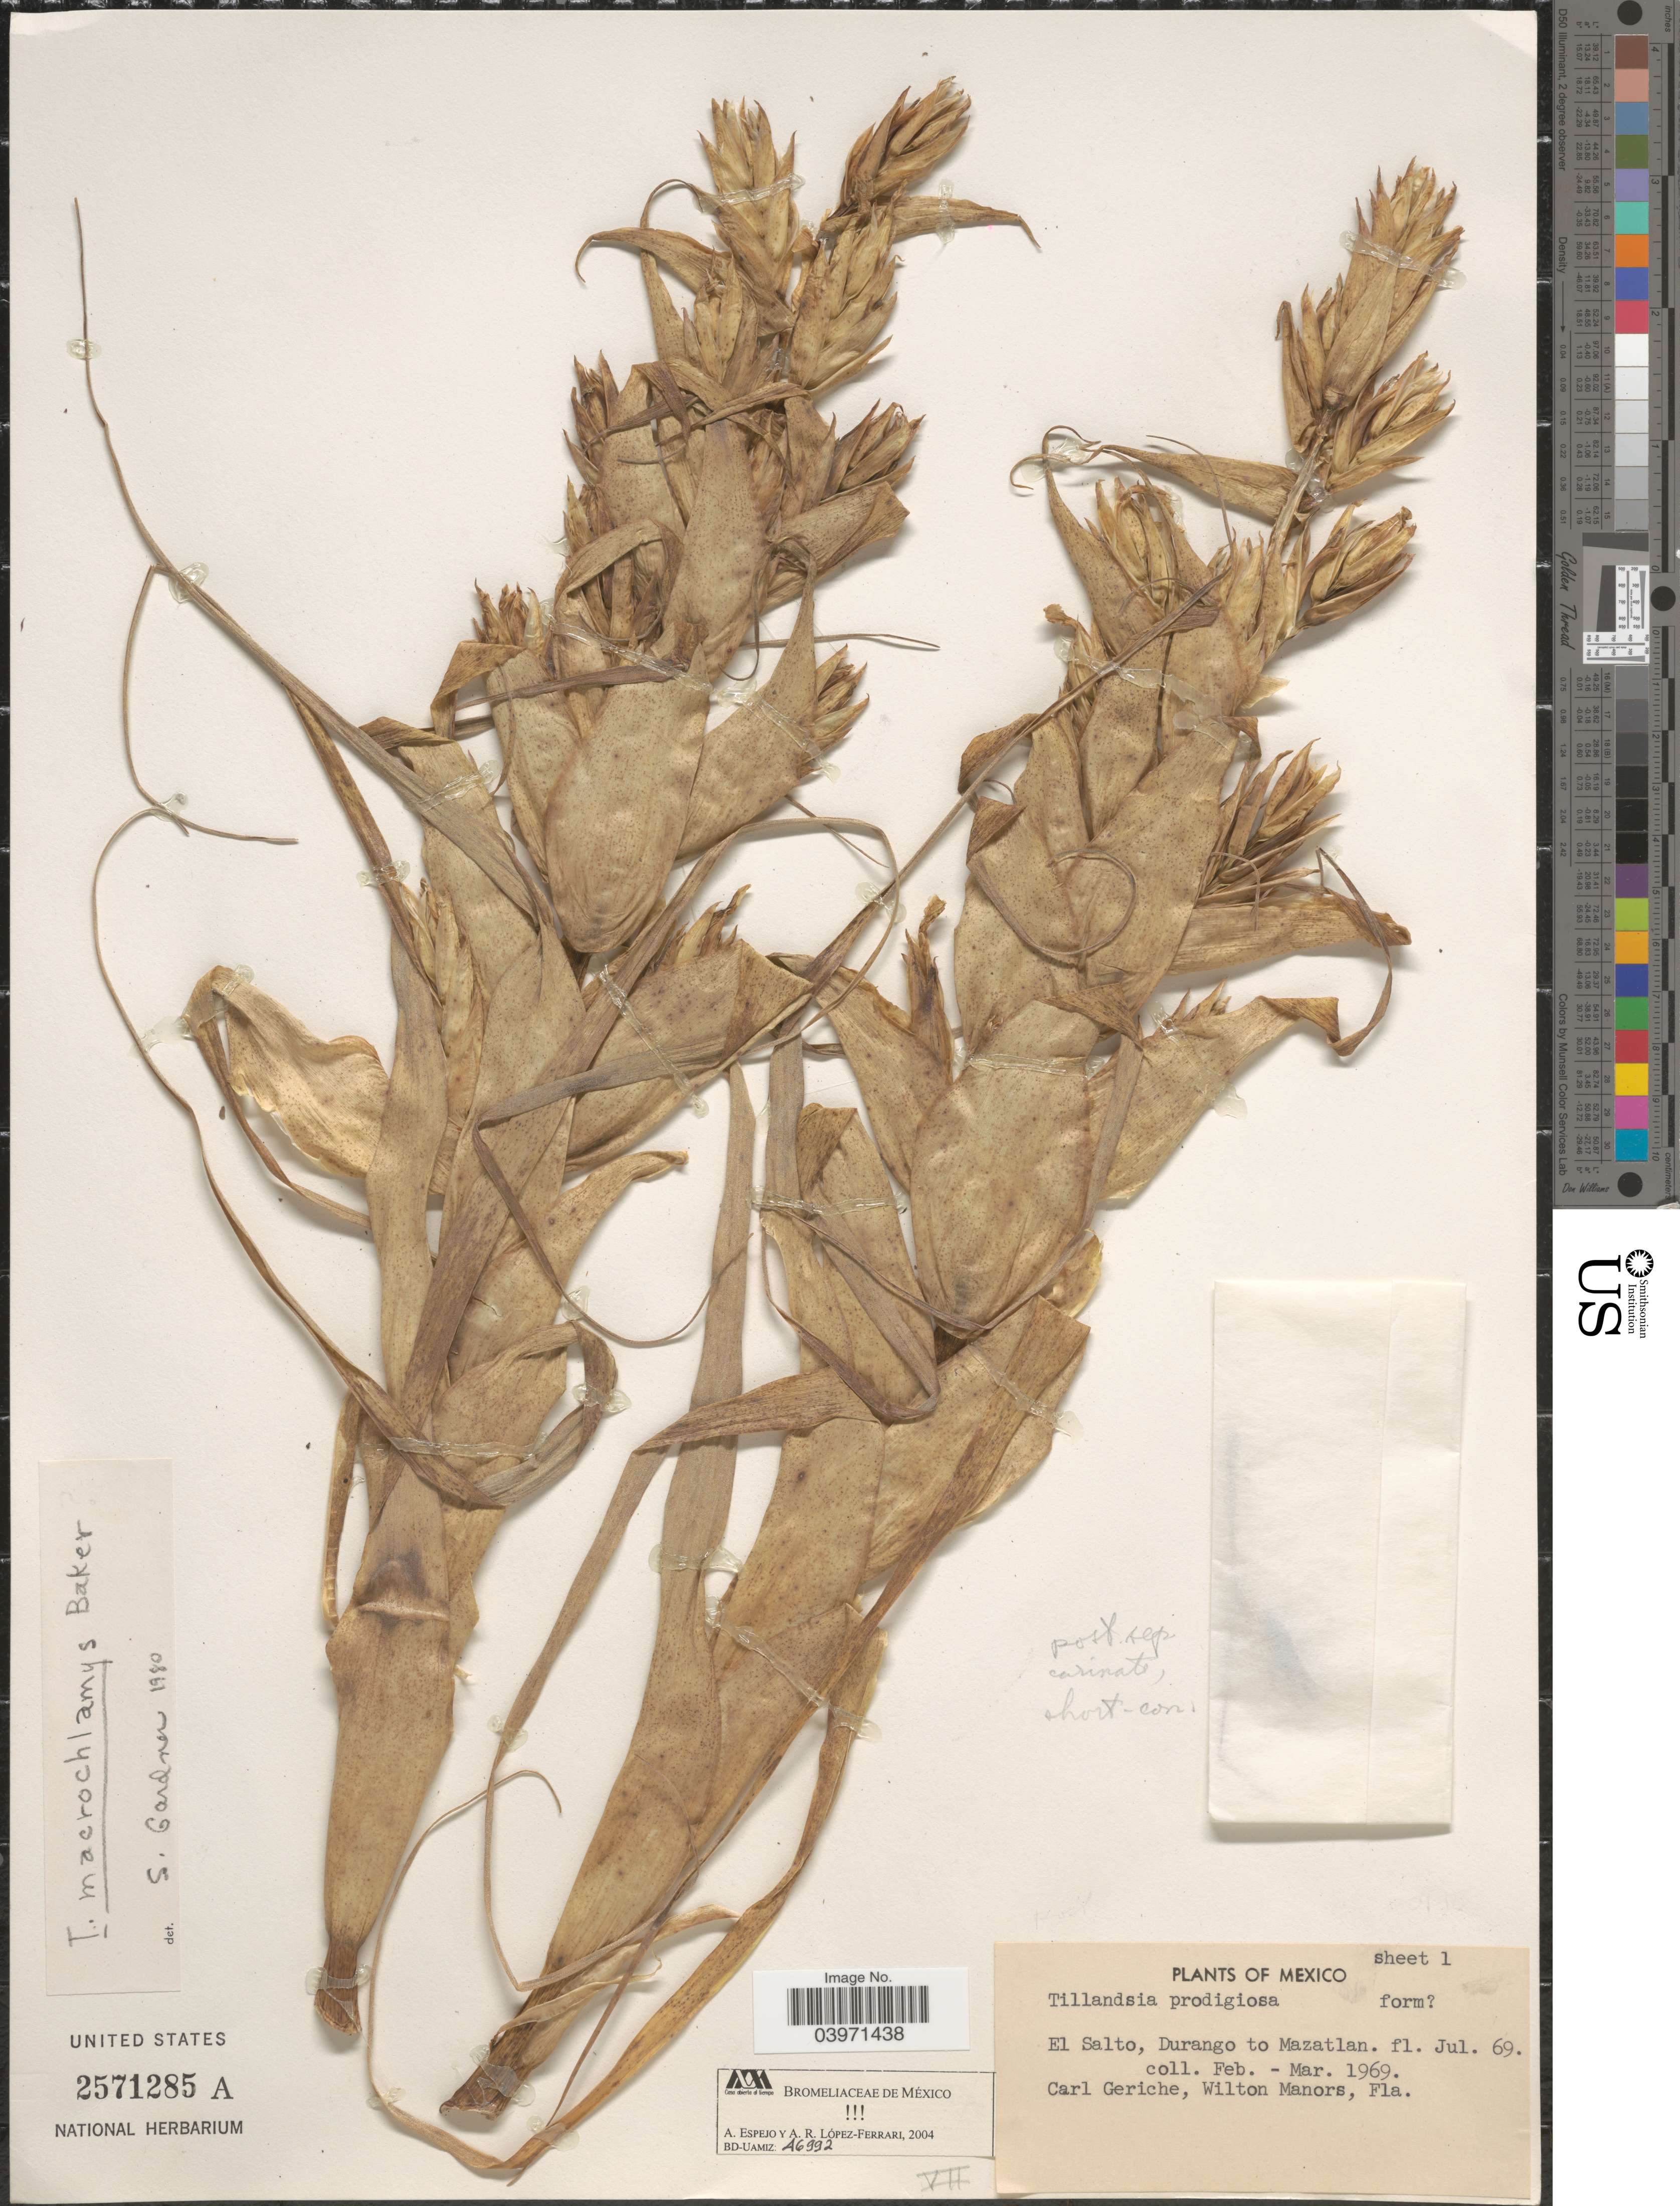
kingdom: Plantae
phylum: Tracheophyta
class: Liliopsida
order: Poales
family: Bromeliaceae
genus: Tillandsia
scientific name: Tillandsia macrochlamys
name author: Baker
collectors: C. Geriche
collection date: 1969-02/1969-07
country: Mexico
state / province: Durango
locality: El Salto, Durango to Mazatlan.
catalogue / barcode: US 2571285A